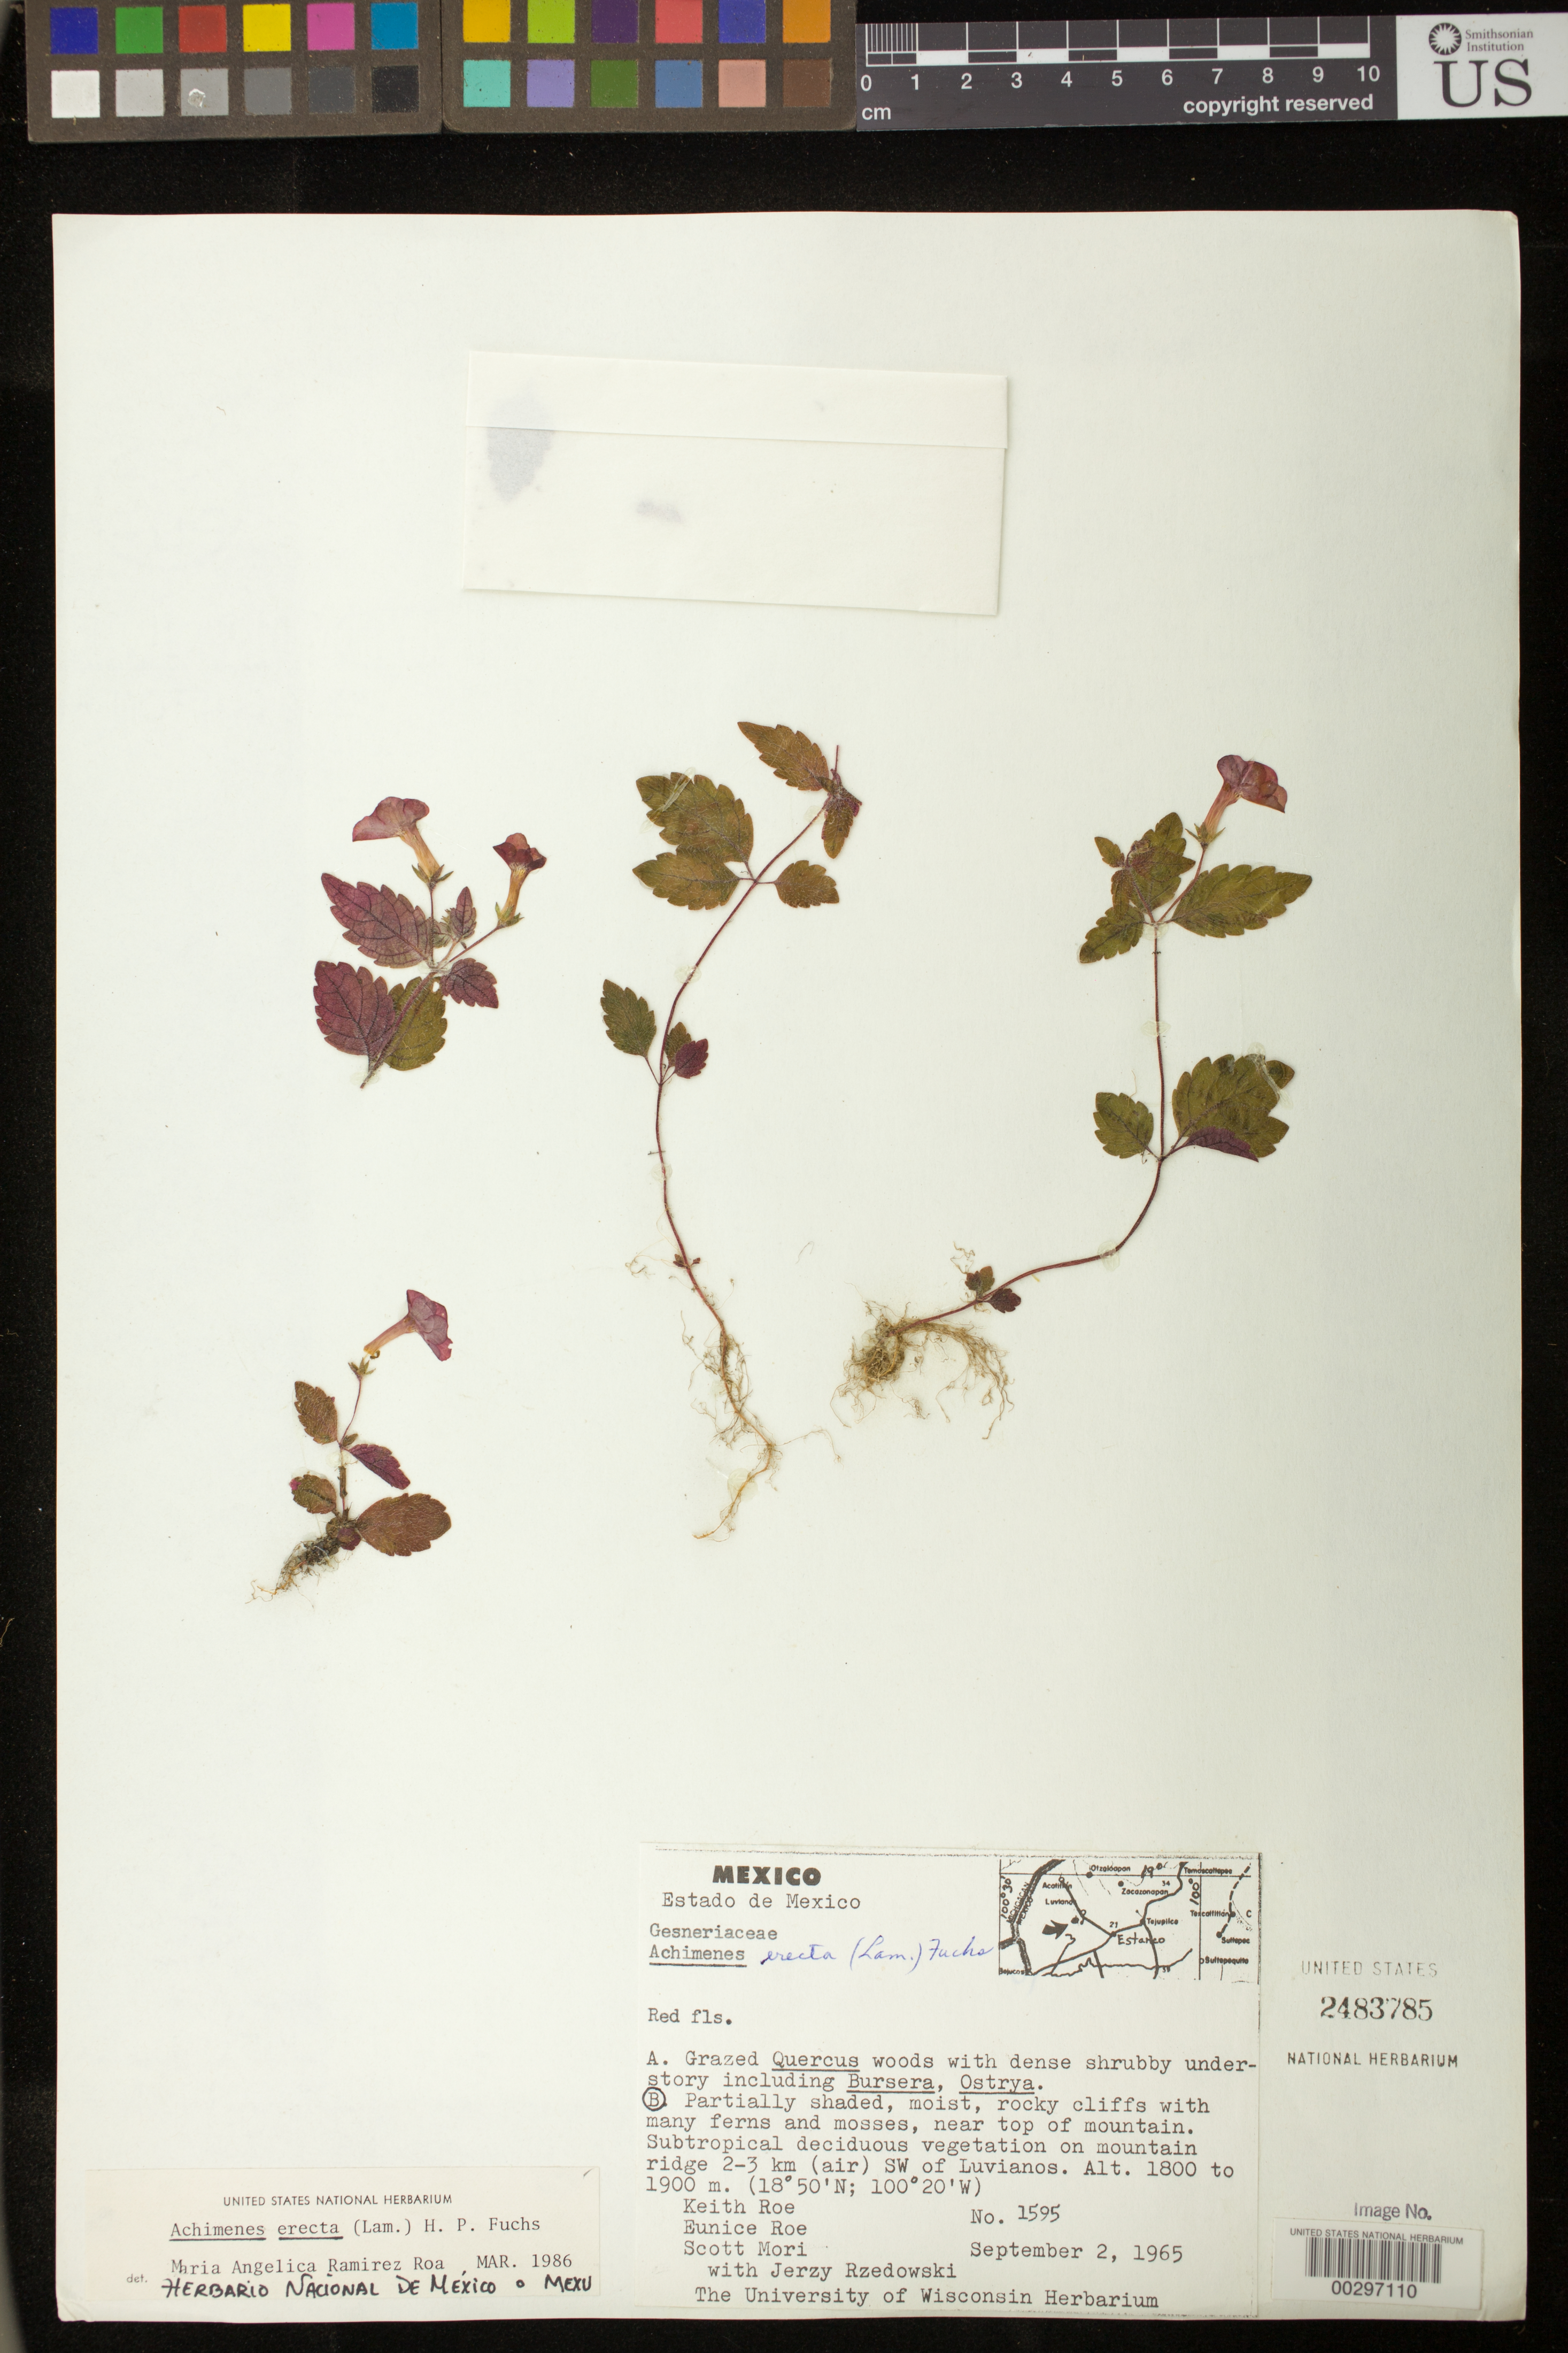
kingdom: Plantae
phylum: Tracheophyta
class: Magnoliopsida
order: Lamiales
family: Gesneriaceae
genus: Achimenes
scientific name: Achimenes erecta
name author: (Lam.) H.P. Fuchs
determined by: Skog, Laurence E.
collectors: K. Roe, E. Roe, S. Mori & J. Rzedowski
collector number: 1595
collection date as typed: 02 Sep 1965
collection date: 1965-09-02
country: Mexico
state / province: México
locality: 2-3 km (air) SW of Luvianos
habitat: Subtropical deciduous vegetation on mountain ridge; partially shaded, moist, rocky cliffs with many ferns and mosses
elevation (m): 1800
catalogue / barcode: US 2483785